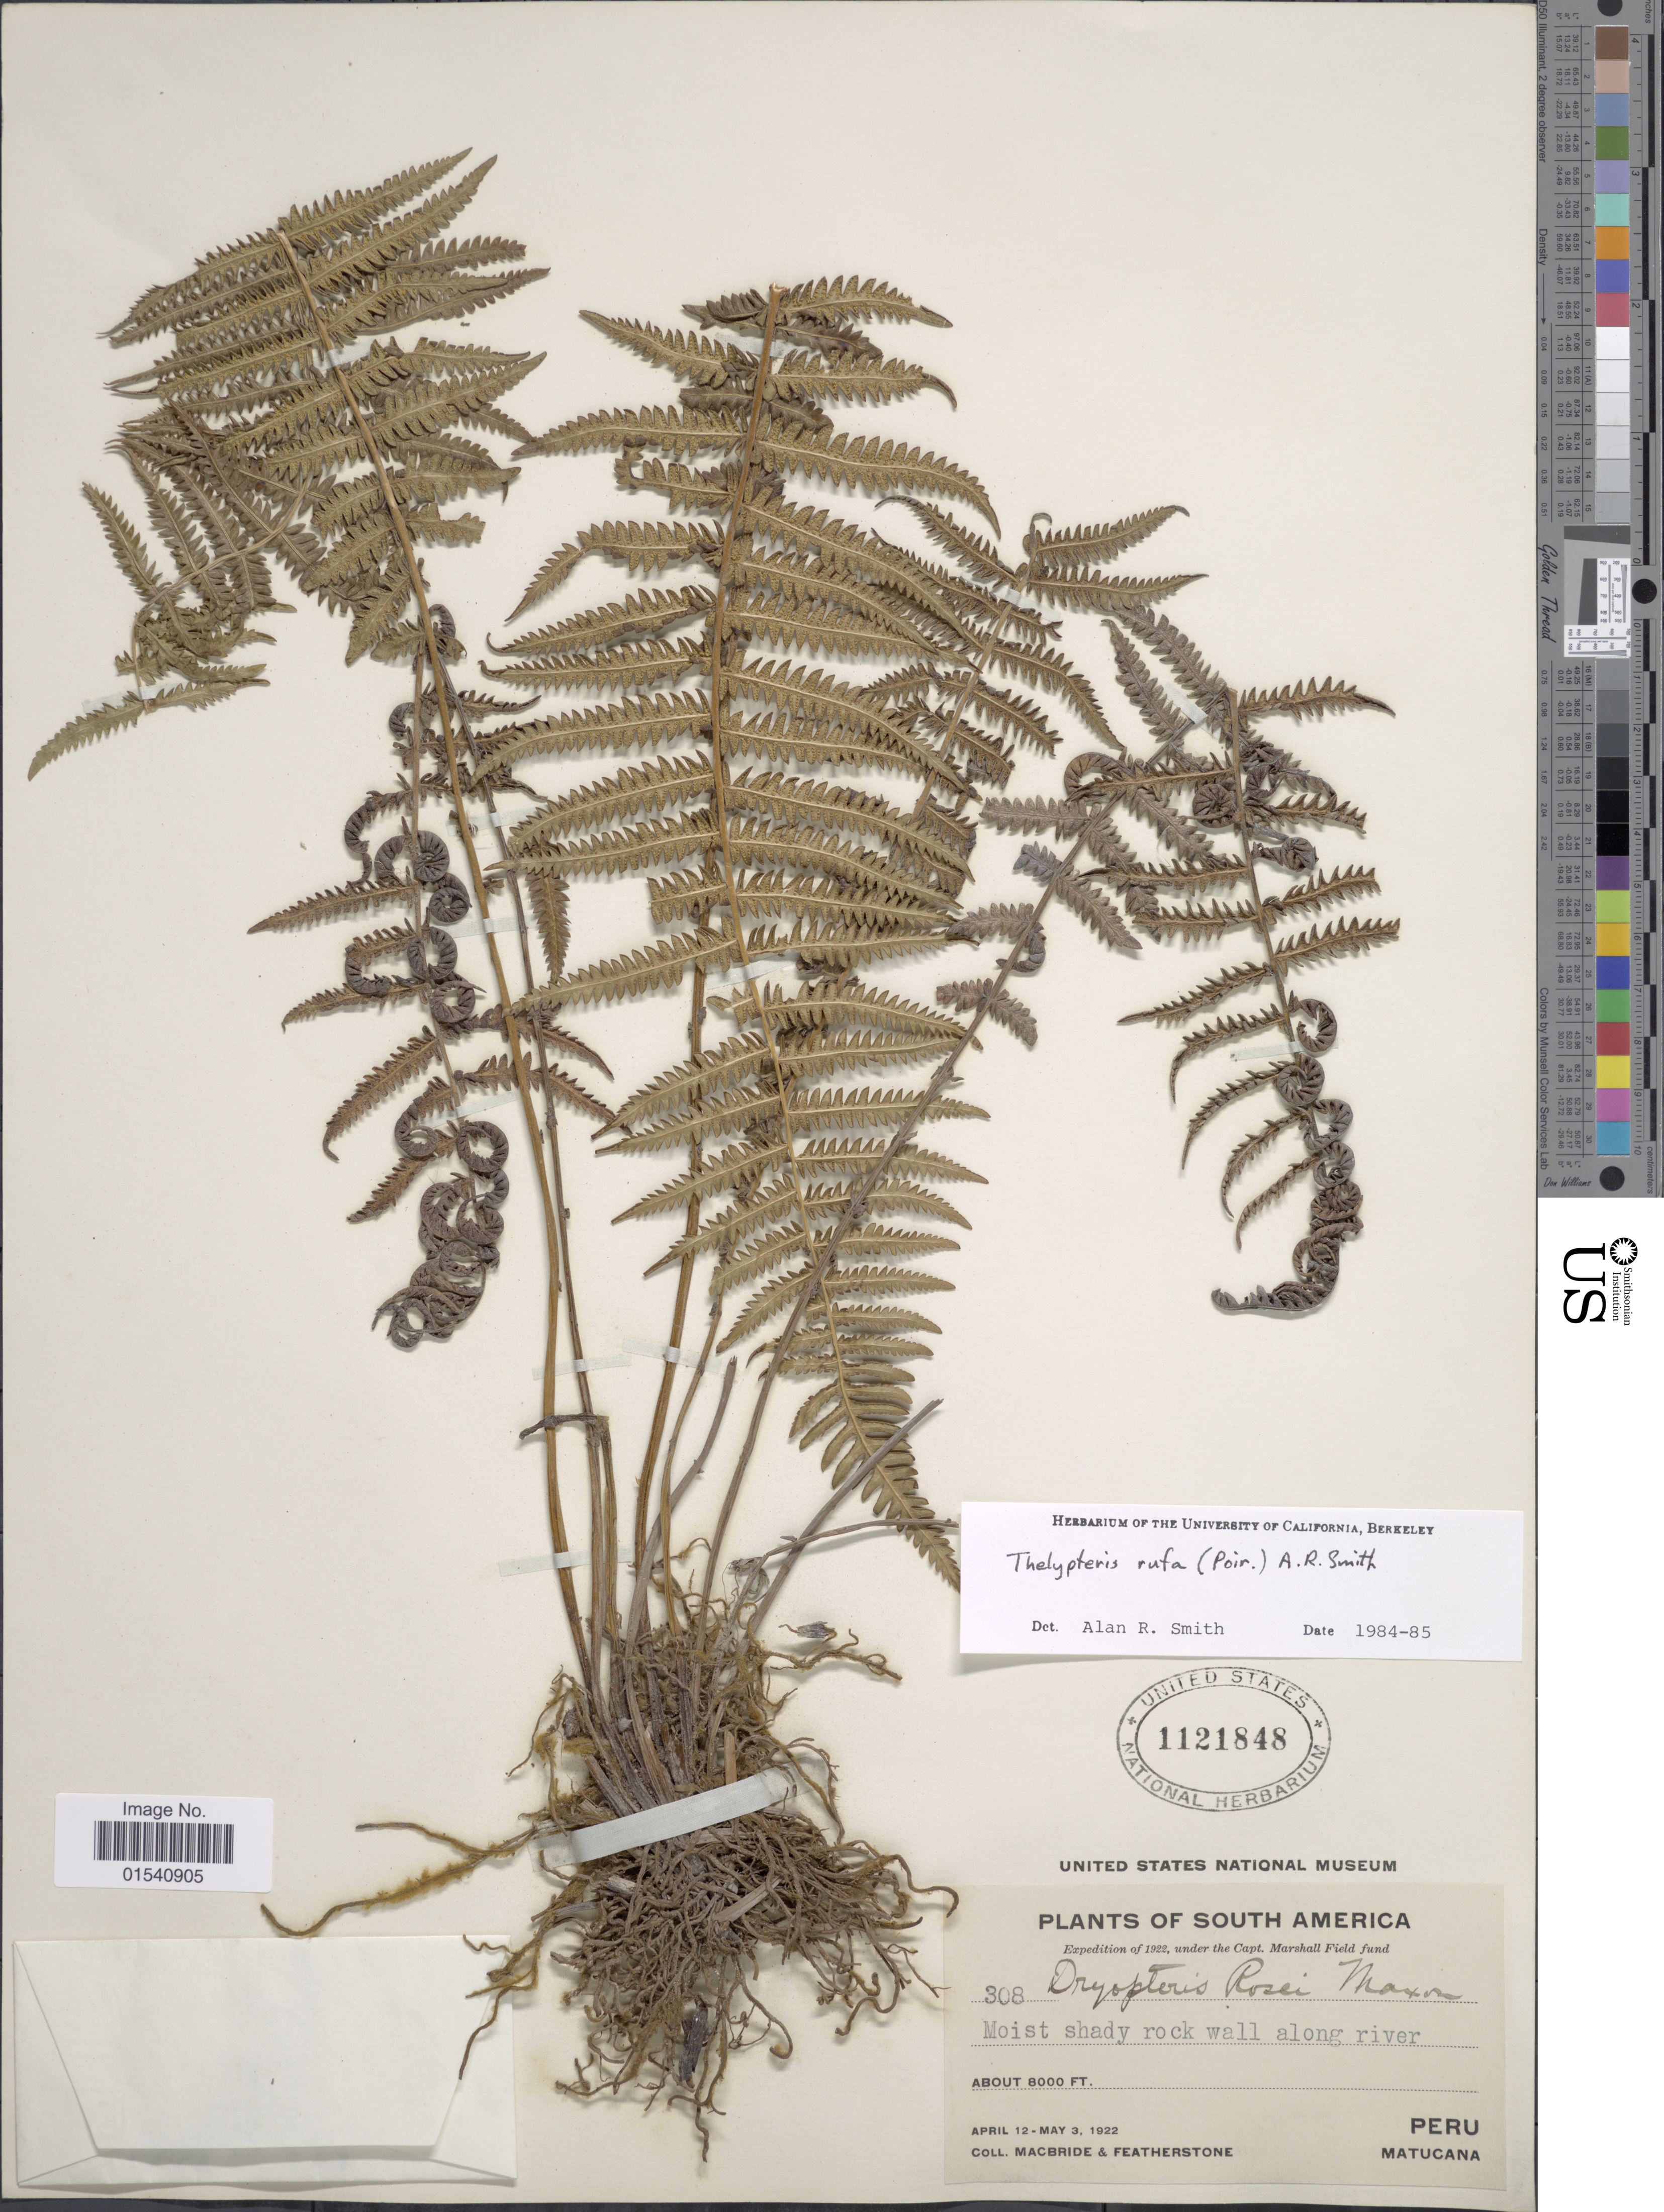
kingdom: Plantae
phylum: Tracheophyta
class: Polypodiopsida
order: Polypodiales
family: Thelypteridaceae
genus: Amauropelta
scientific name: Amauropelta rufa (Poir.) comb. nov., ined 2015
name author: (Poir.)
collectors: Macbride, -- & -. Featherstone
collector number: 308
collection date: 1922-04-12/1922-05-03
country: Peru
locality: Moist shady rock wall along river, Matucana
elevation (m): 2438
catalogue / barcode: US 1121848